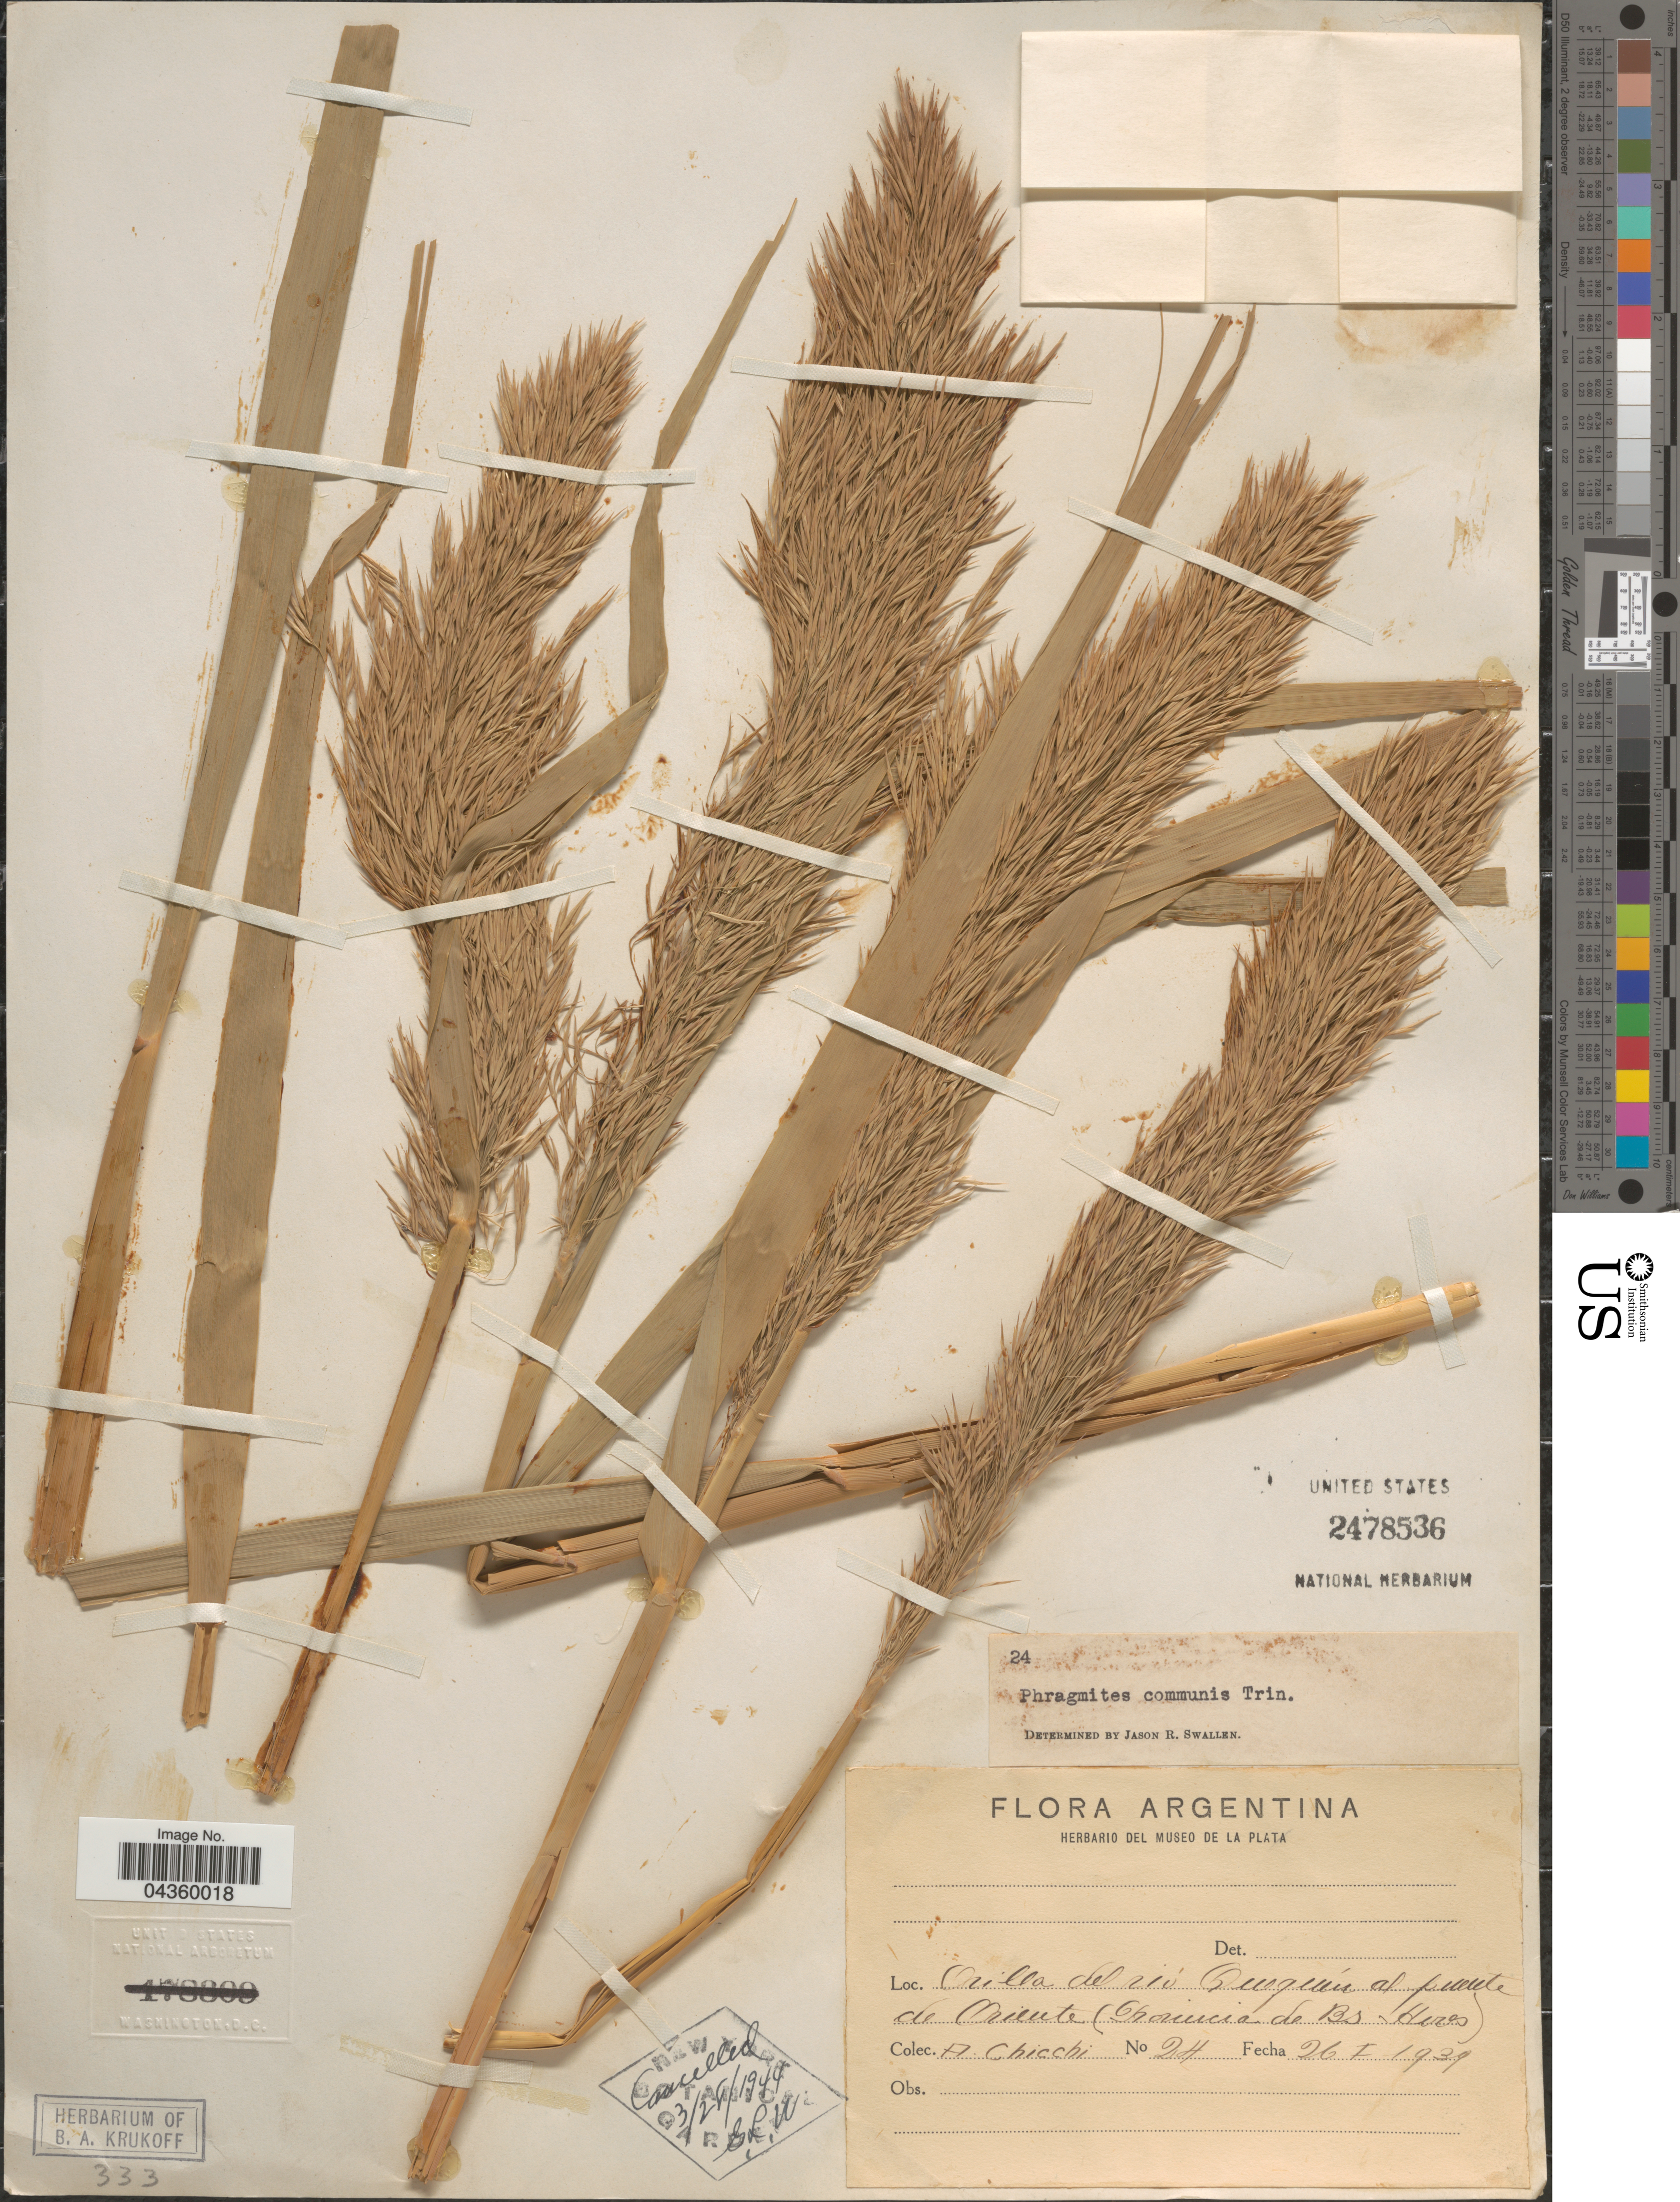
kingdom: Plantae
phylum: Tracheophyta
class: Liliopsida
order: Poales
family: Poaceae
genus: Phragmites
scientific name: Phragmites australis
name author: (Cav.) Trin. ex Steud.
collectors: A. Chicchi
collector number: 24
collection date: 1939-01-26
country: Argentina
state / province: Buenos Aires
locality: Orilla del rio Quequén, al puente de Oriente (Provincia de Bs. Aires).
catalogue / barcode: US 2478536